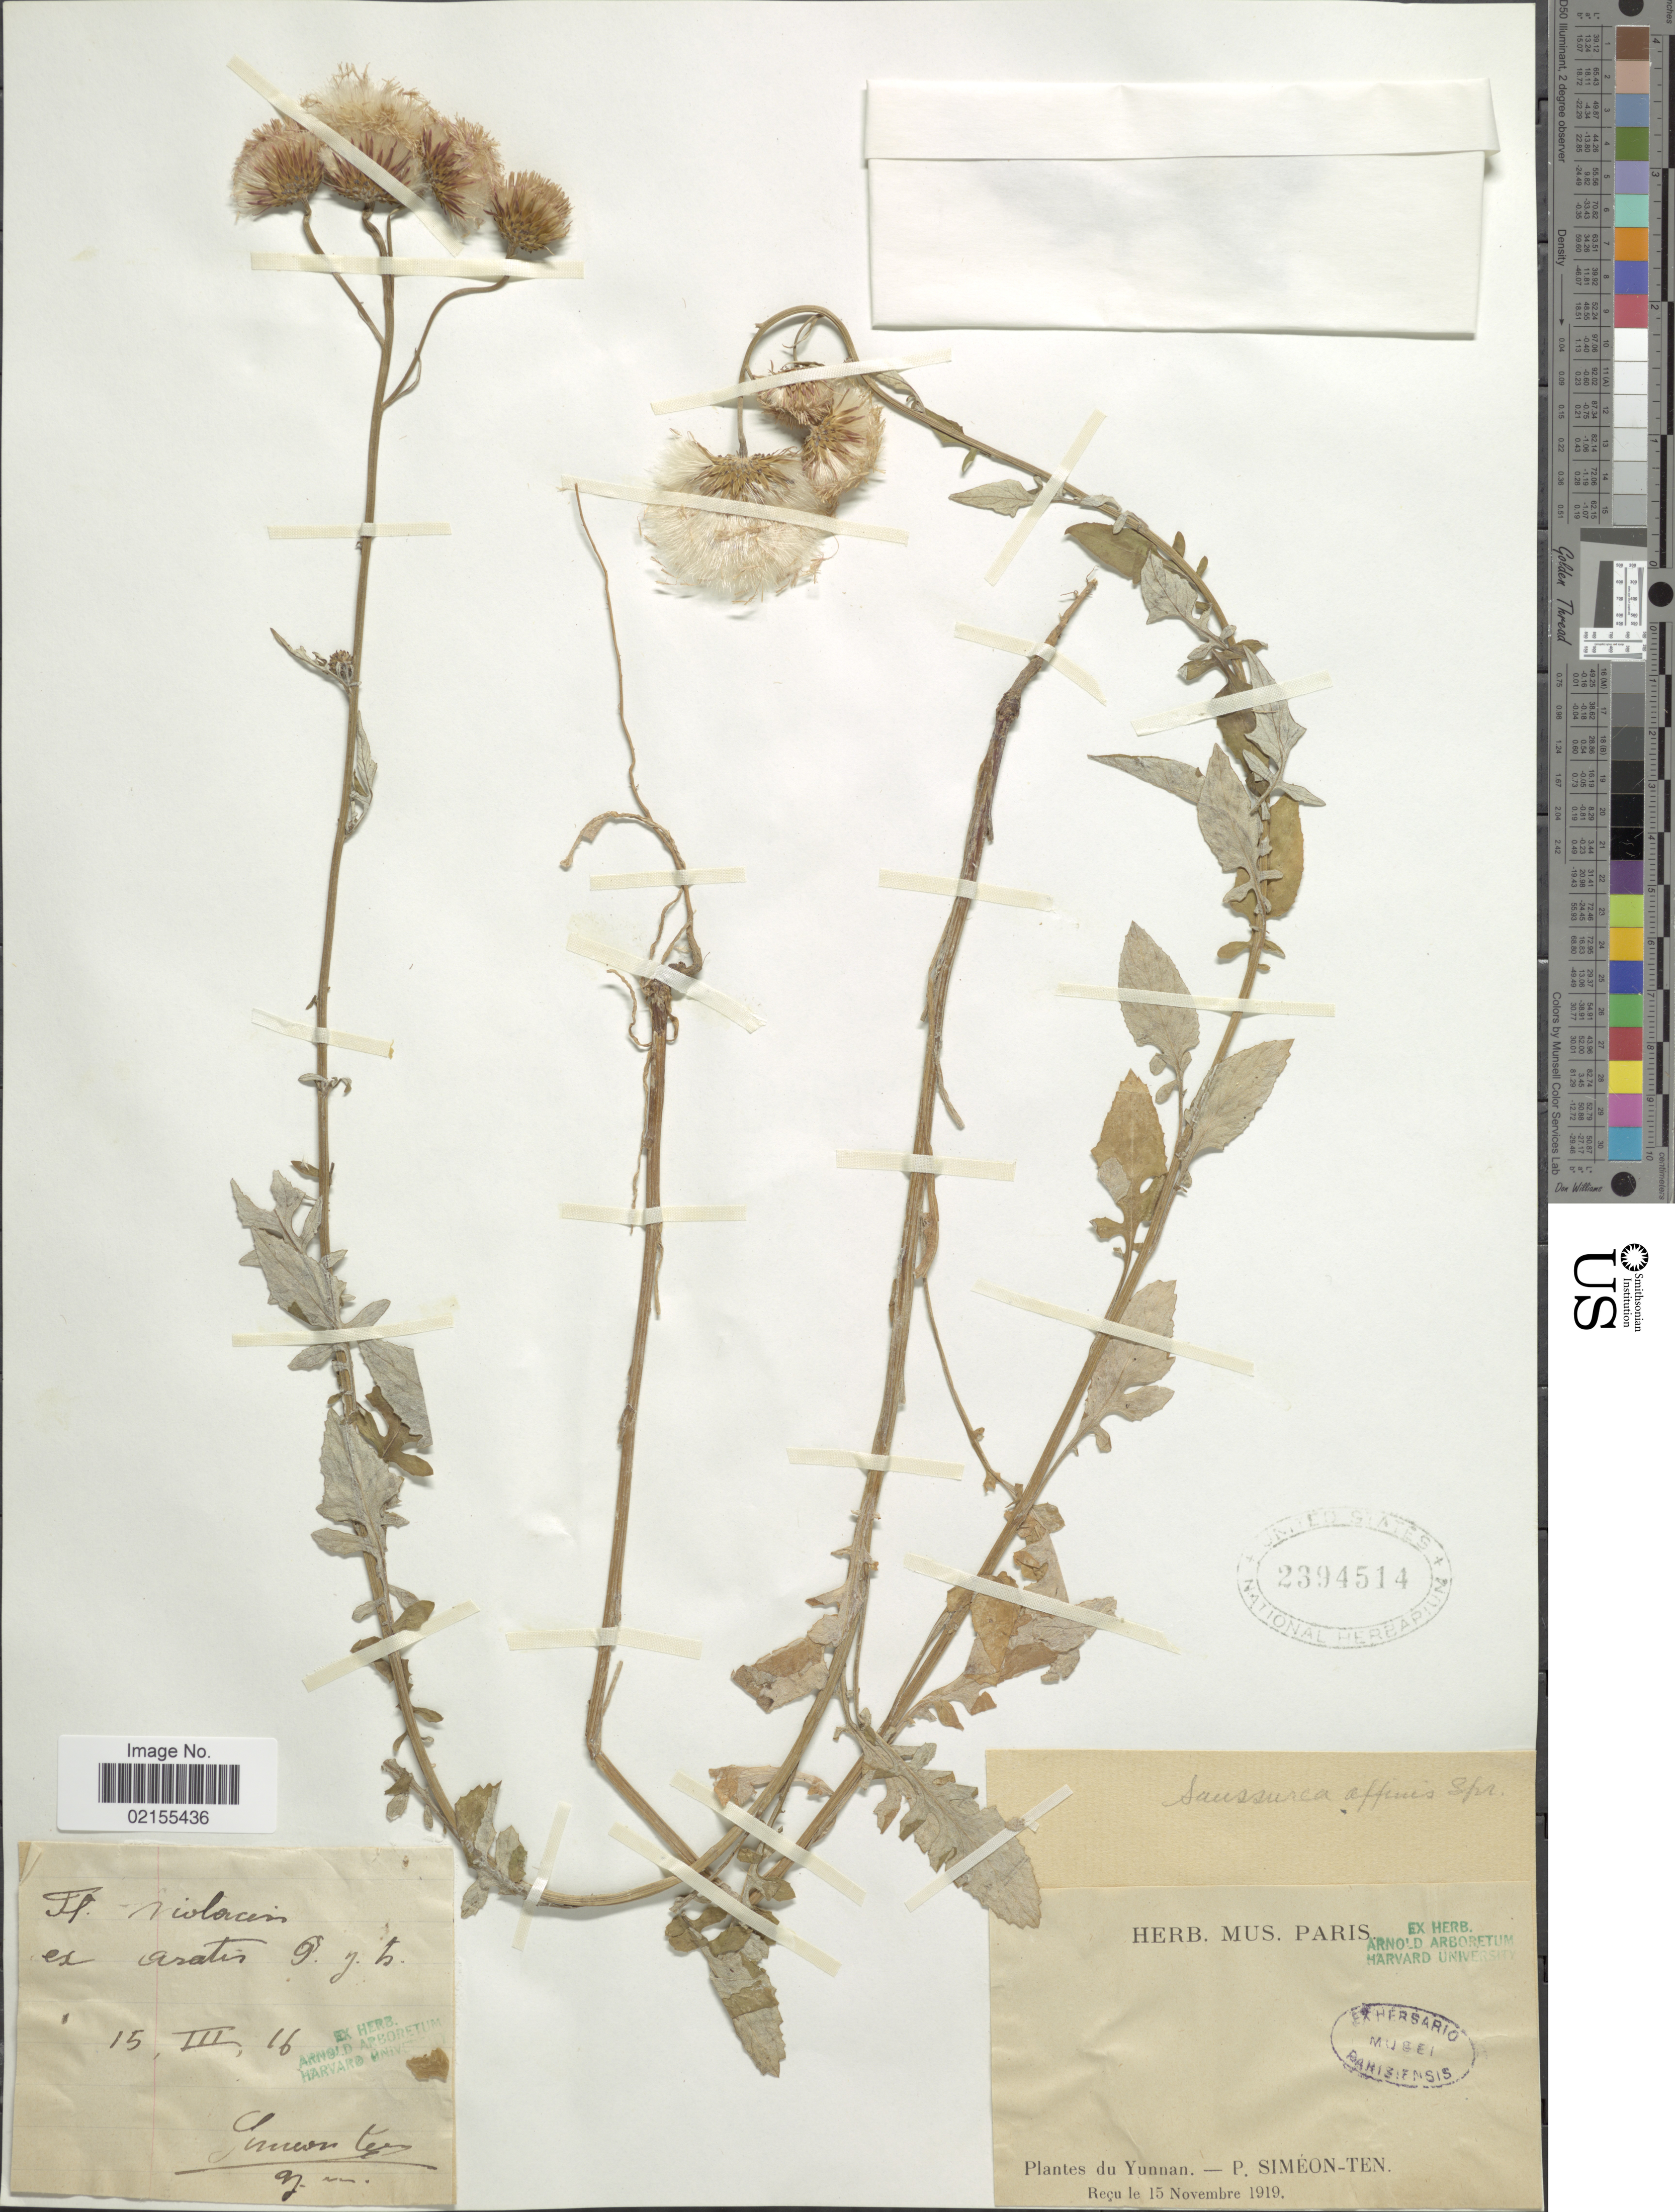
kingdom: Plantae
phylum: Tracheophyta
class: Magnoliopsida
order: Asterales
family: Asteraceae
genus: Hemistepta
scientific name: Hemistepta lyrata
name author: Bunge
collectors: P. S. Ten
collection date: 1919-11-15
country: China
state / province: Yunnan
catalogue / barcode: US 2394514